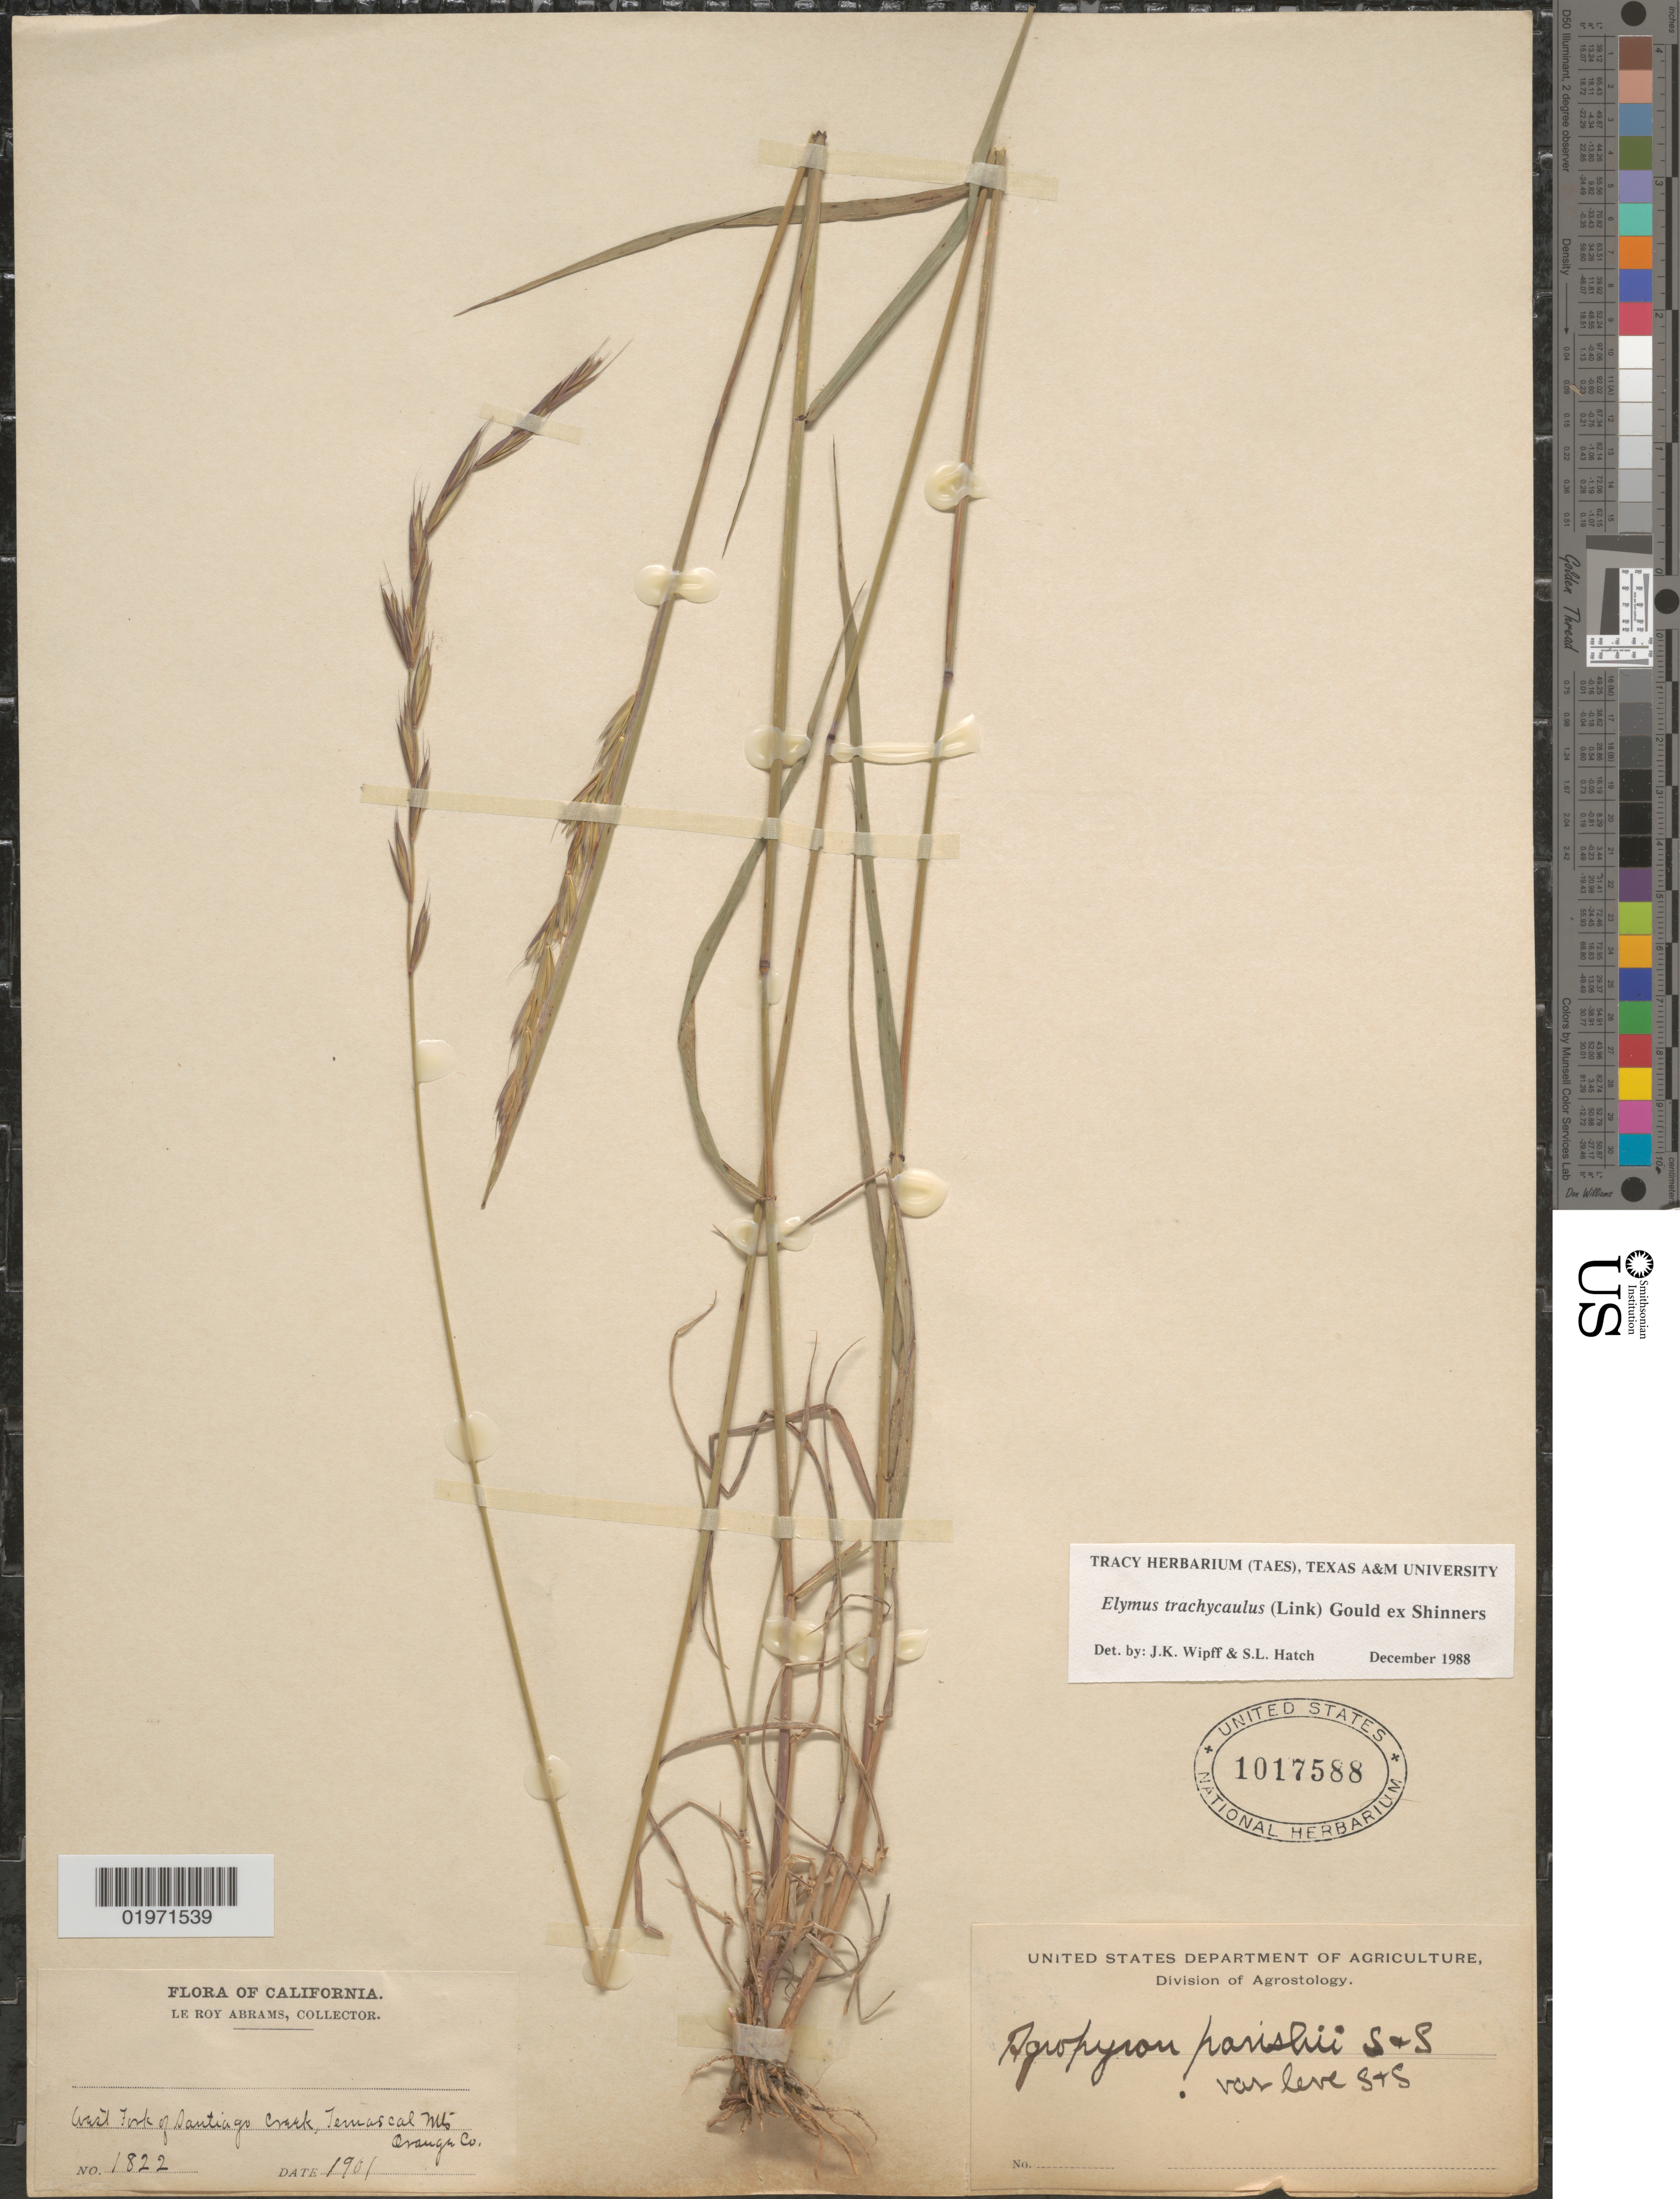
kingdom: Plantae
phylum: Tracheophyta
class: Liliopsida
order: Poales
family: Poaceae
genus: Elymus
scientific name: Elymus trachycaulus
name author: (Link) Gould ex Shinners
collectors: L. Abrams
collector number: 1822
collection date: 1901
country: United States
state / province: California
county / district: Orange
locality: West Fork of Santiago Creek, Temascal Mts. Orange Co.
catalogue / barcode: US 1017588